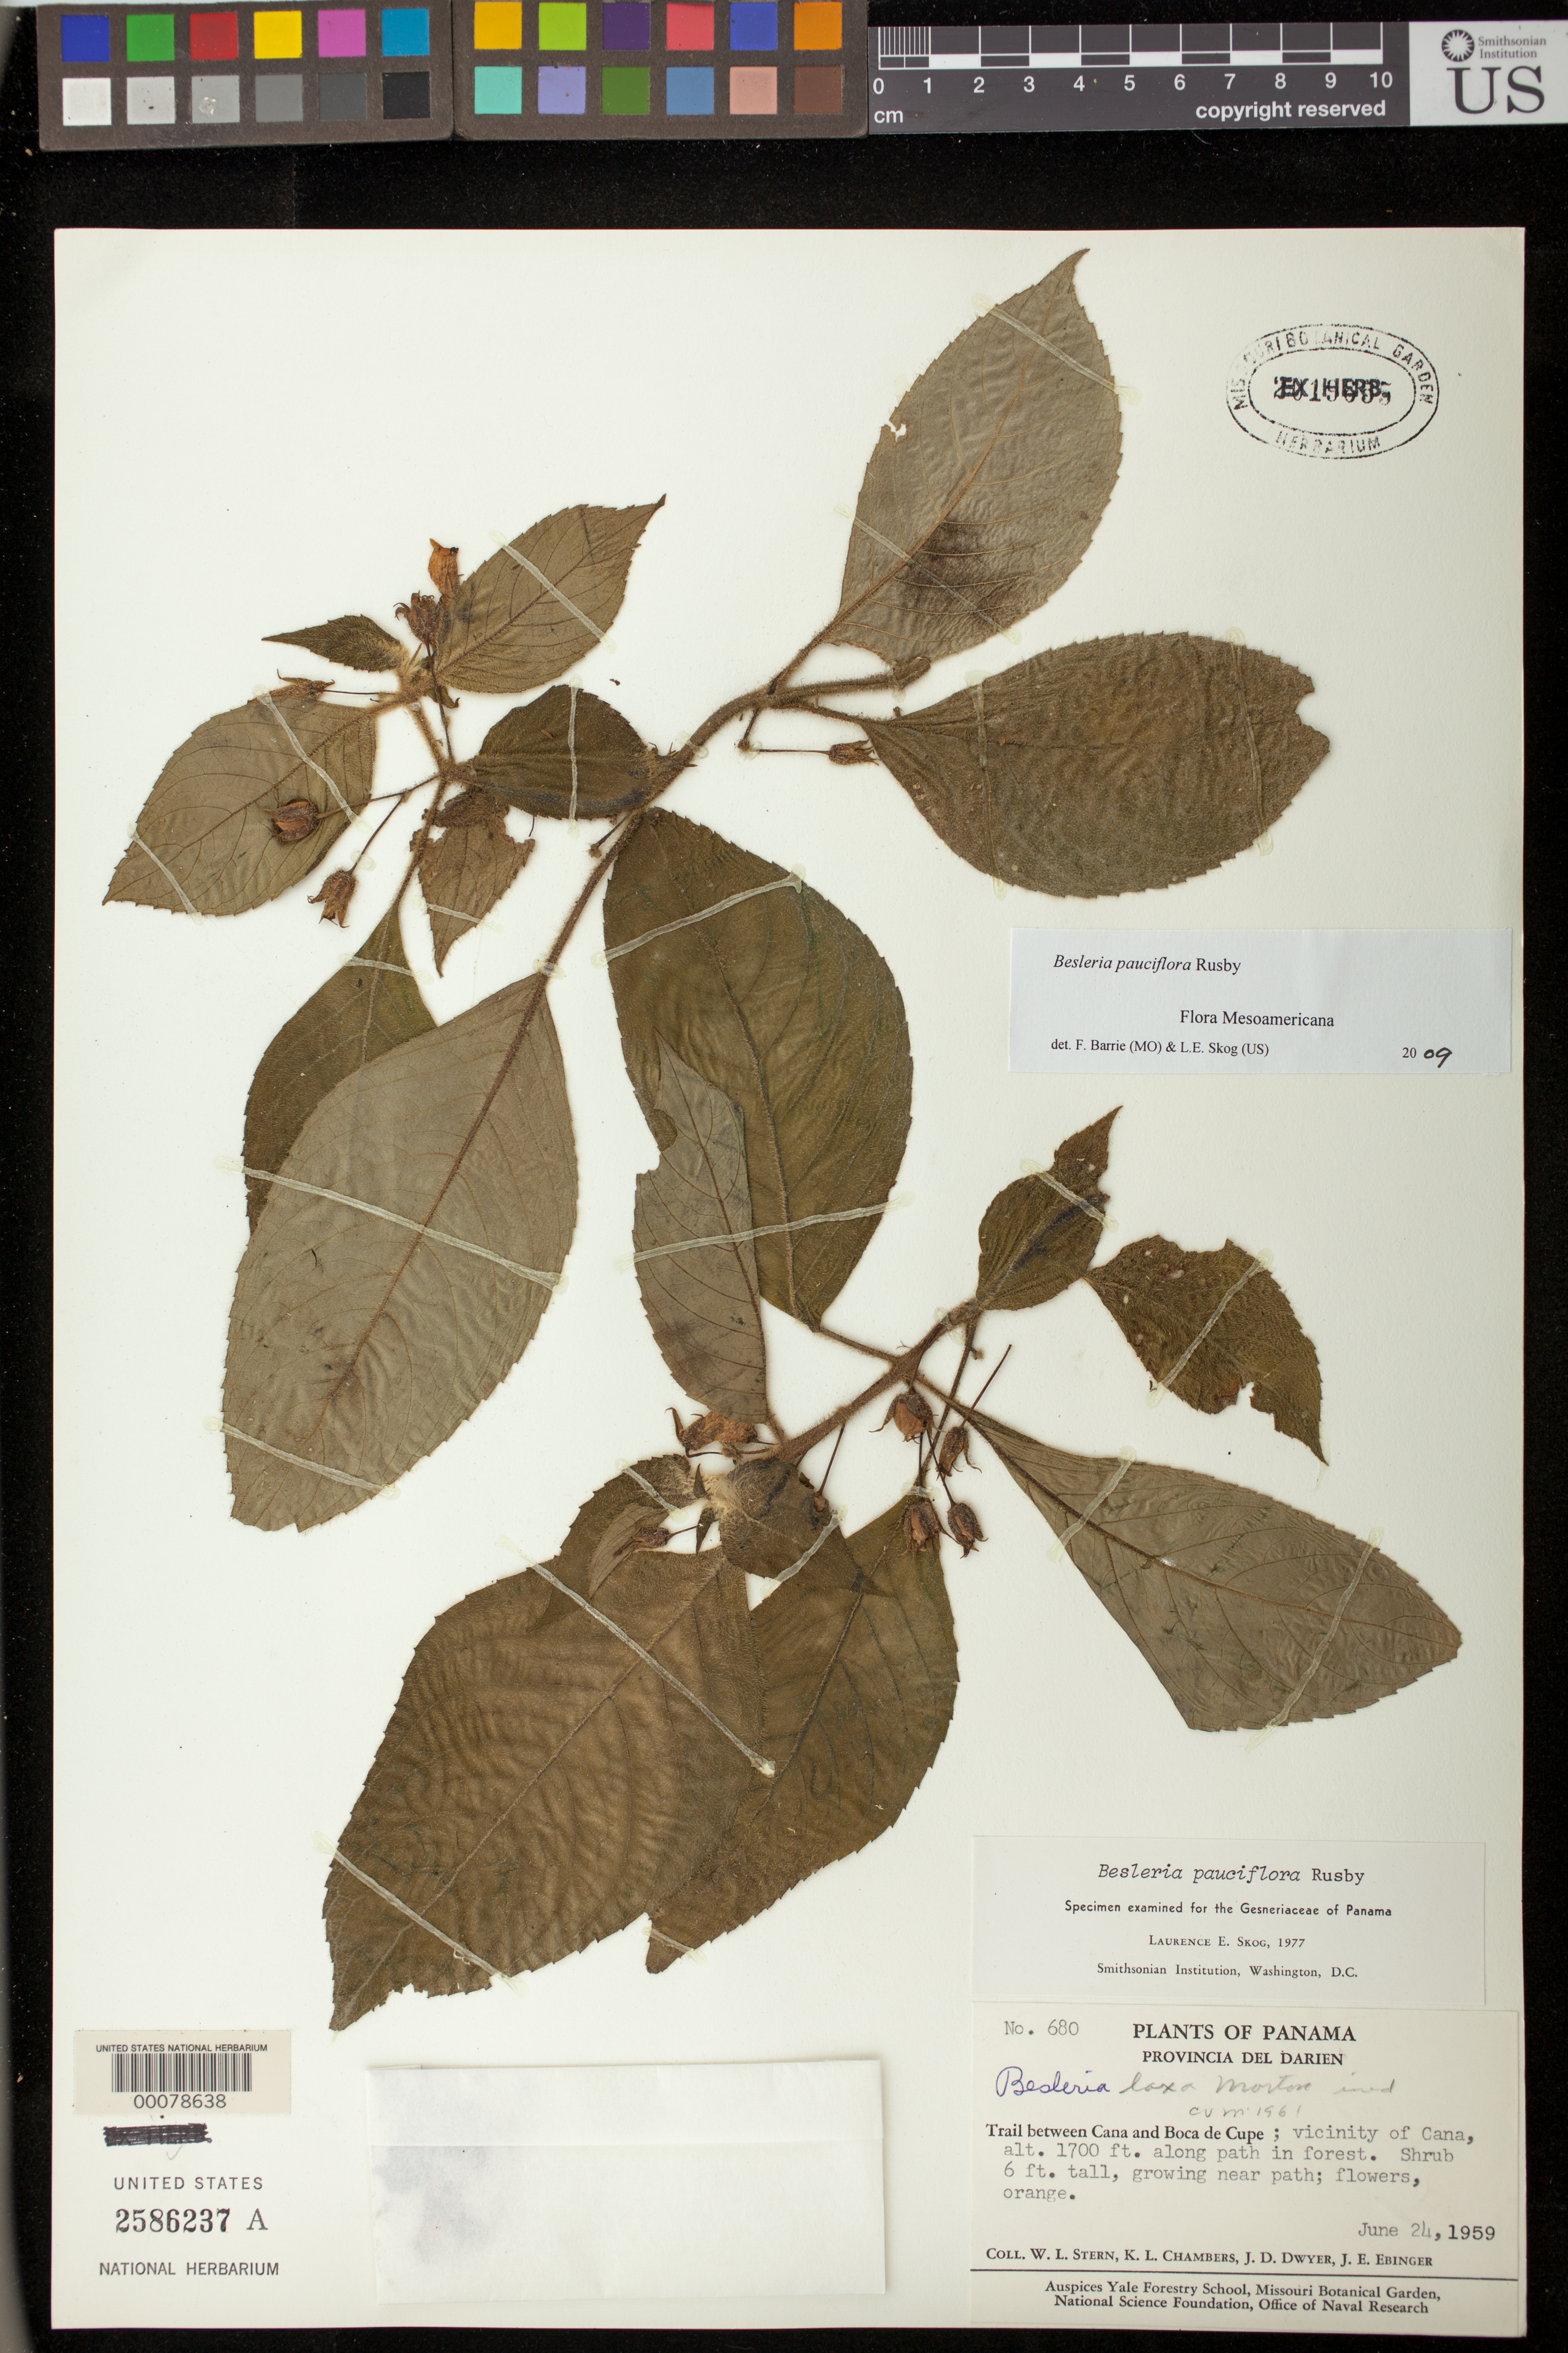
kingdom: Plantae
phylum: Tracheophyta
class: Magnoliopsida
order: Lamiales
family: Gesneriaceae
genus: Besleria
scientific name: Besleria pauciflora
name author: Rusby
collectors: W. L. Stern, K. L. Chambers, J. D. Dwyer & J. Ebinger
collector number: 680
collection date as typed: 24 Jun 1959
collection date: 1959-06-24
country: Panama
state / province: Darién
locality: Trail between Cana and Boca de Cupe, vicinity of Cana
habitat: Along path in forest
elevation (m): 518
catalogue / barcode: US 2586237A